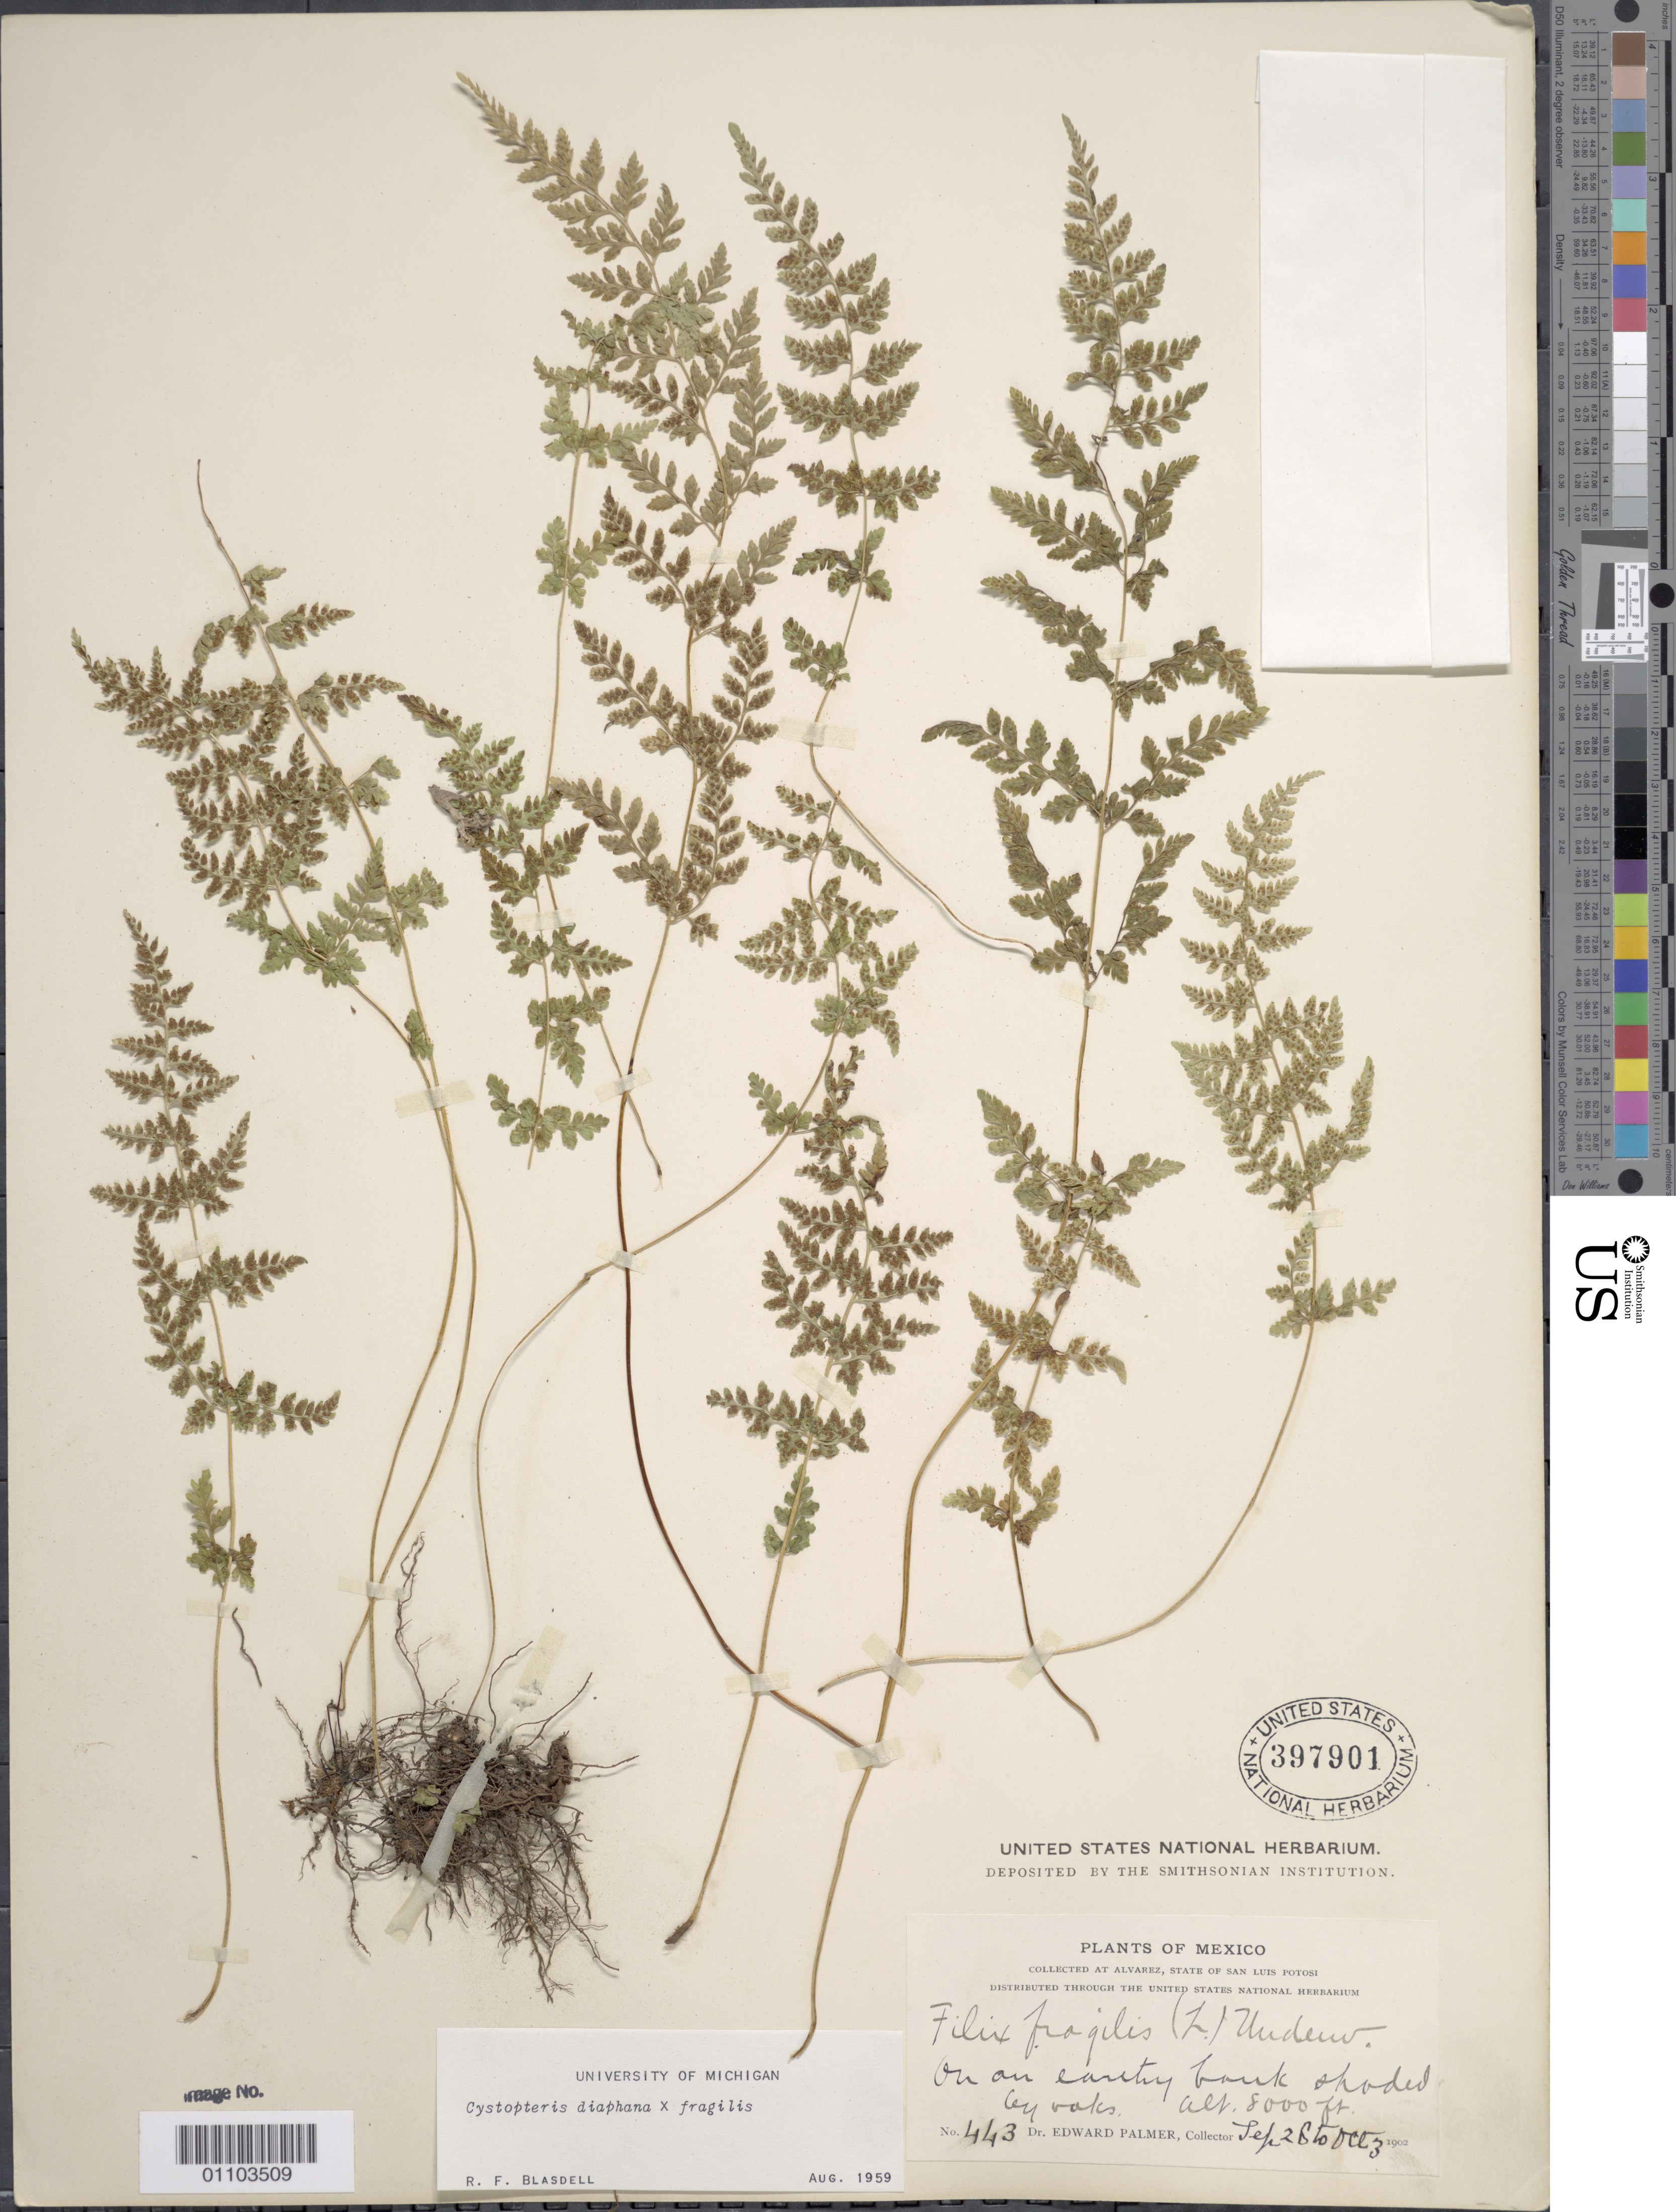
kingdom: Plantae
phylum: Tracheophyta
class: Polypodiopsida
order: Polypodiales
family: Cystopteridaceae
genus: Cystopteris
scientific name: Cystopteris diaphana x C. fragilis (L.) Bernh.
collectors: E. Palmer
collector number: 443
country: Mexico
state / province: San Luis Potosí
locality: Alvarez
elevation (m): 2438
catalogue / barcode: US 397901